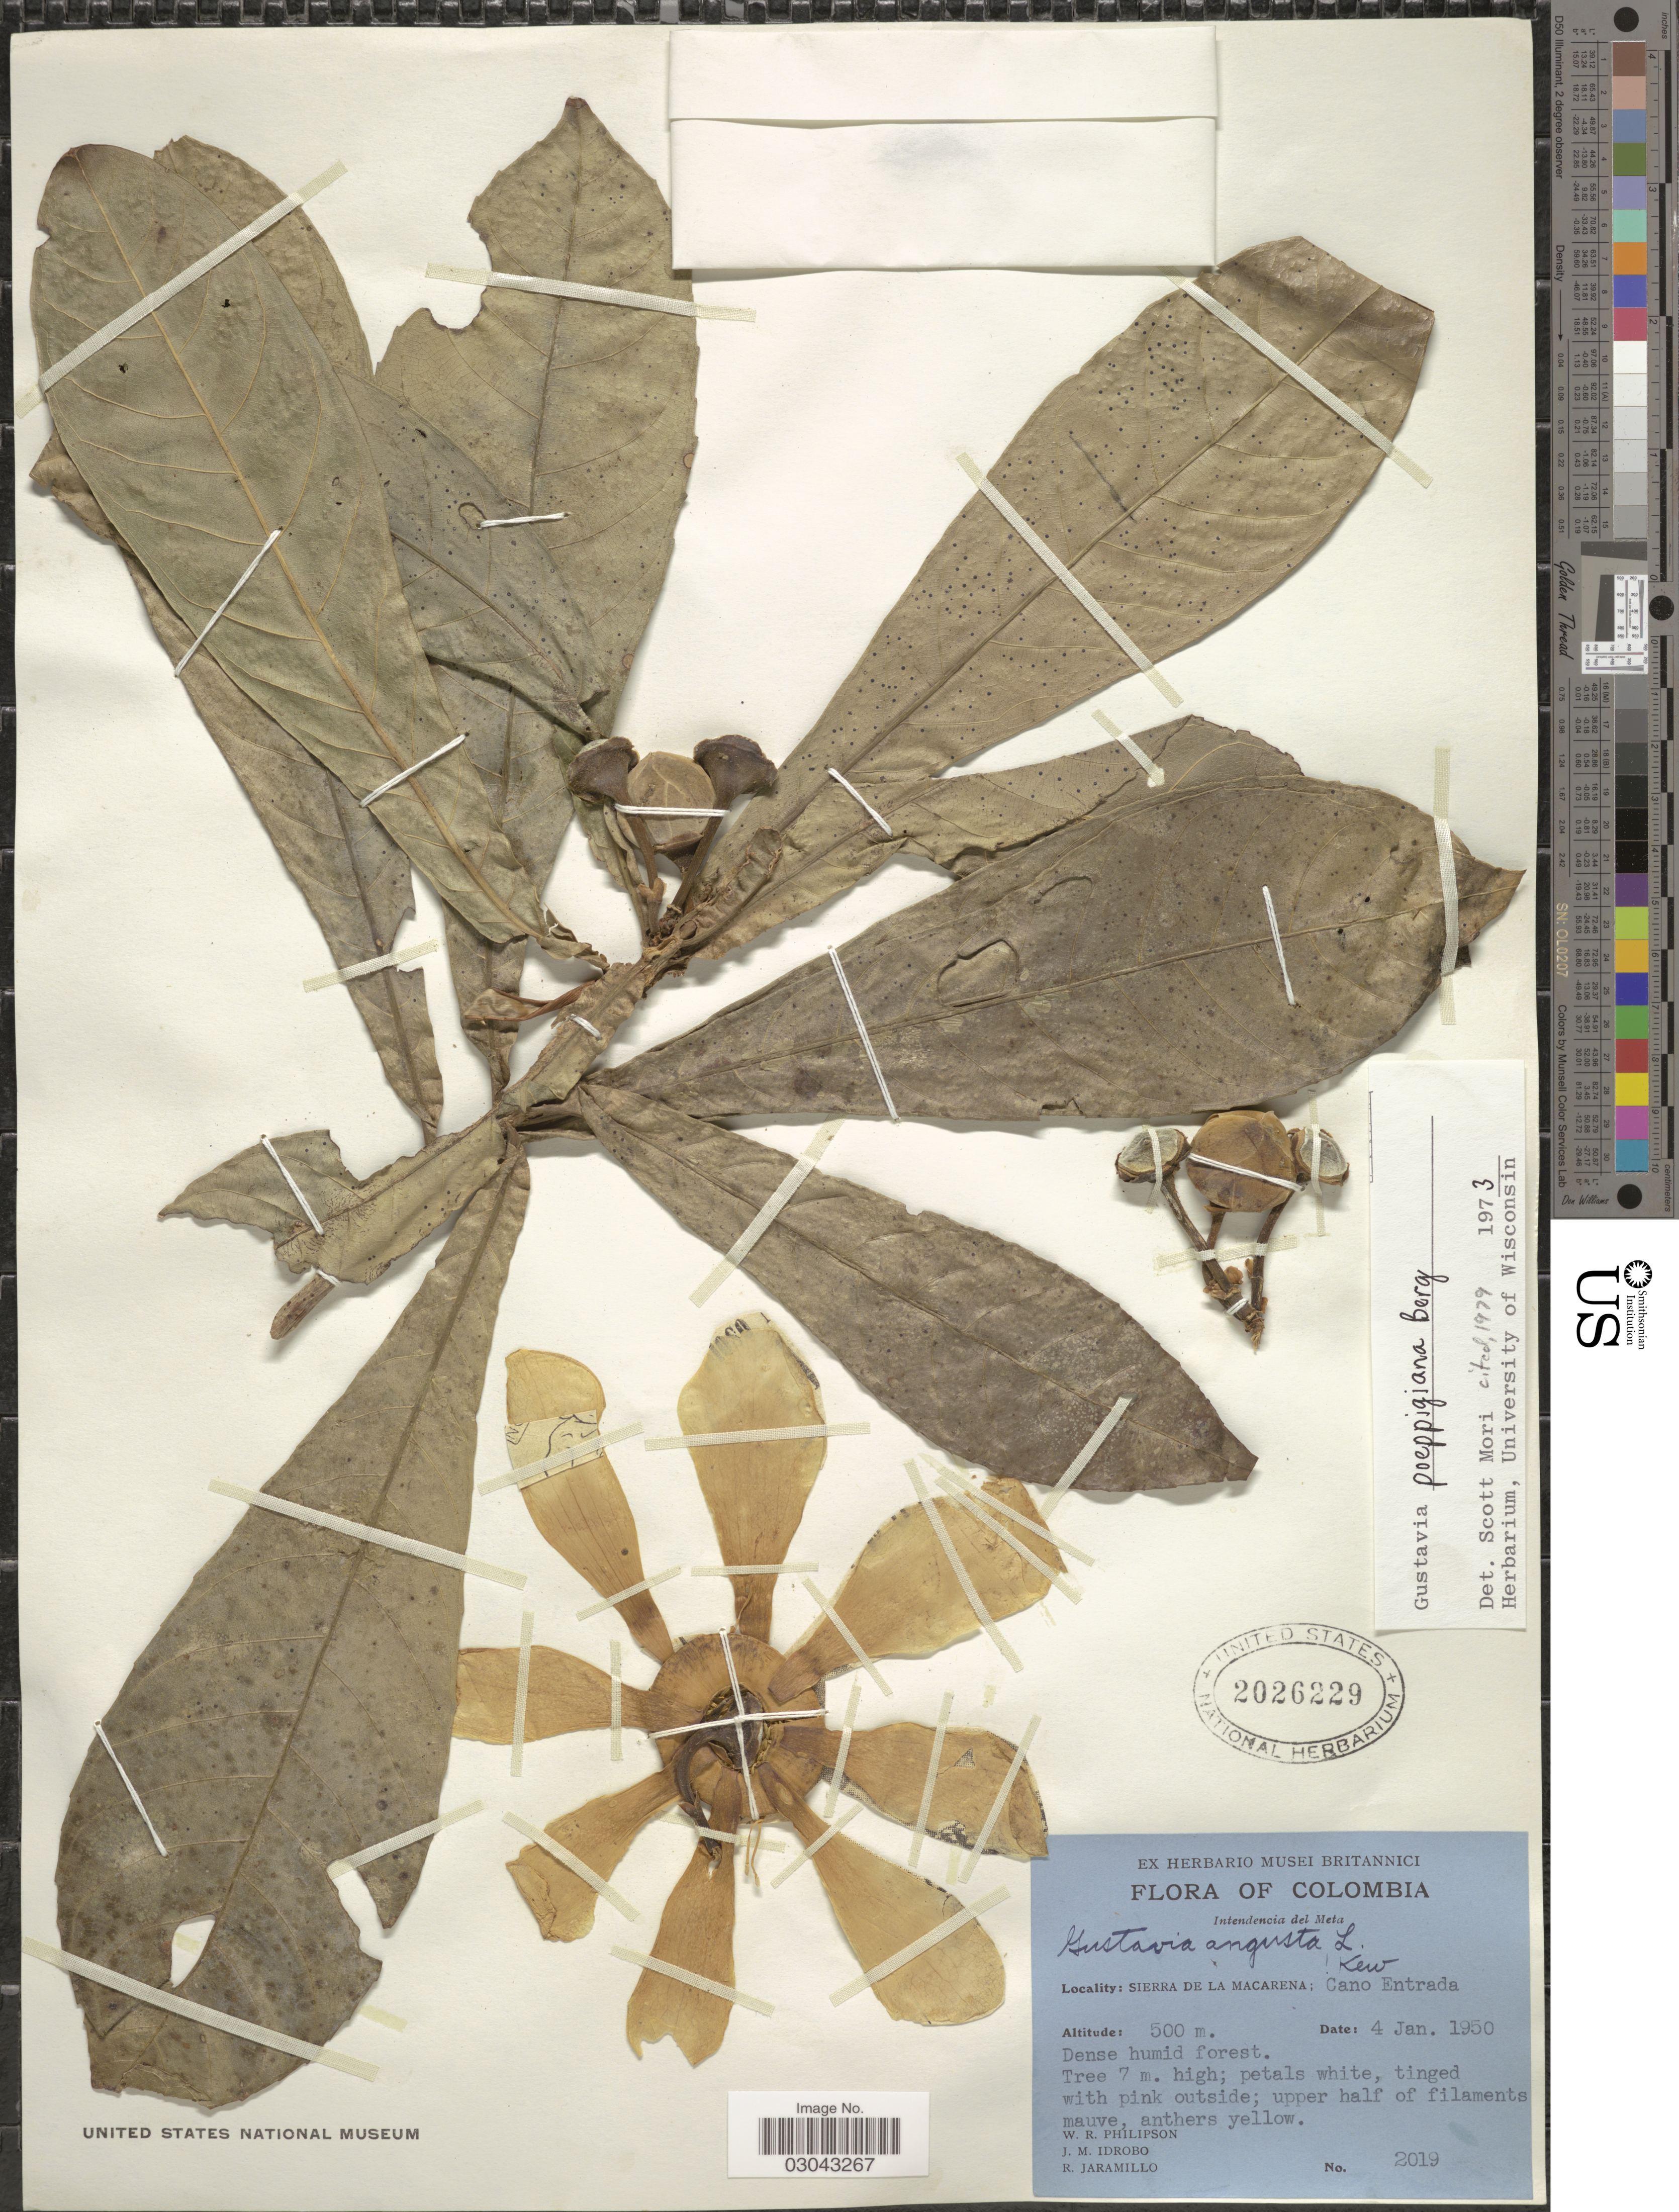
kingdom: Plantae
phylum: Tracheophyta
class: Magnoliopsida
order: Ericales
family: Lecythidaceae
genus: Gustavia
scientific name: Gustavia poeppigiana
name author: O. Berg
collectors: W. R. Philipson, J. M. Idrobo & R. Jaramillo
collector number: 2019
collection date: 1950-01-04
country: Colombia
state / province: Meta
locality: Intendencia del Meta, Sierra De La Macarena: Cano Entrada.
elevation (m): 500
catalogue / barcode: US 2026229